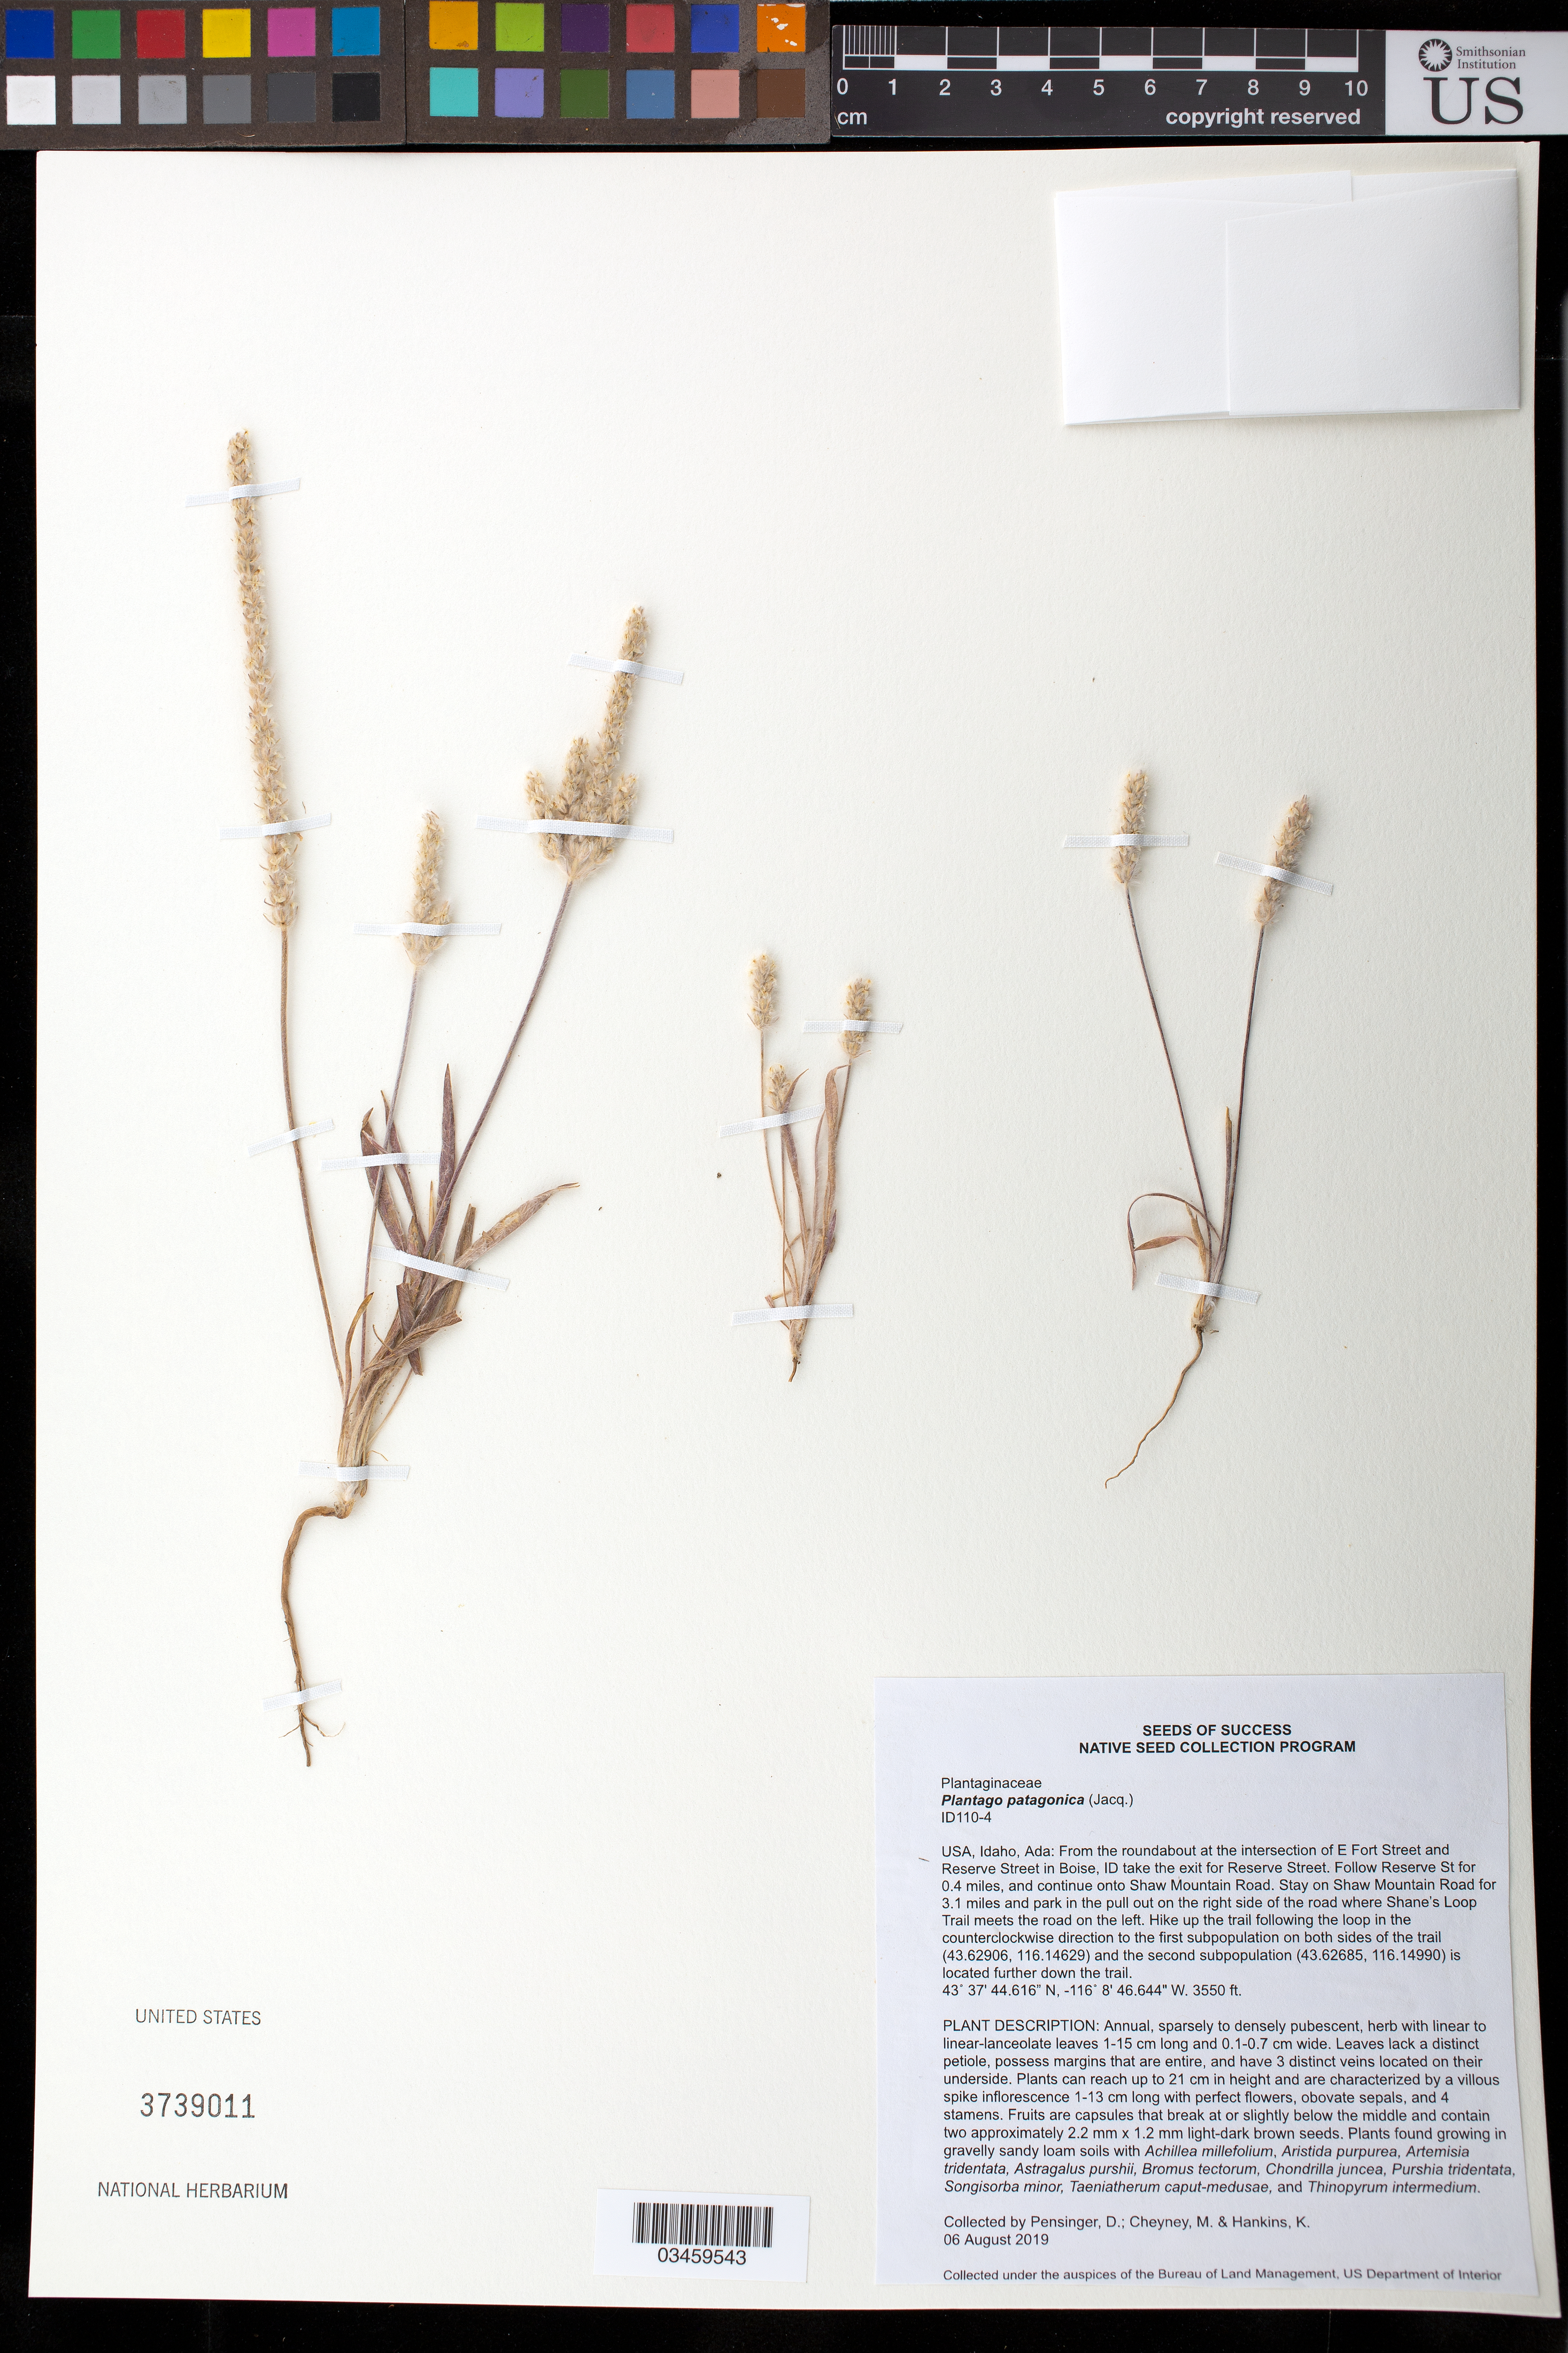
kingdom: Plantae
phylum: Tracheophyta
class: Magnoliopsida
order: Lamiales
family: Plantaginaceae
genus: Plantago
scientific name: Plantago patagonica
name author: Jacq.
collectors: D. Pensinger, M. Cheyne & K. Hankins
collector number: ID110-4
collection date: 2019-08-06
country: United States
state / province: Idaho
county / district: Ada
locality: From intersection of E Fort Street and Reserve Street in Boise, take exit for Reserve Street, follow Reserve Street for 0.4 mi, continue onto Shaw Mountain Rd for 3.1 mi where Shane's Loop Trail meets the road on the left, hike up the trail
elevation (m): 1082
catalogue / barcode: US 3739011